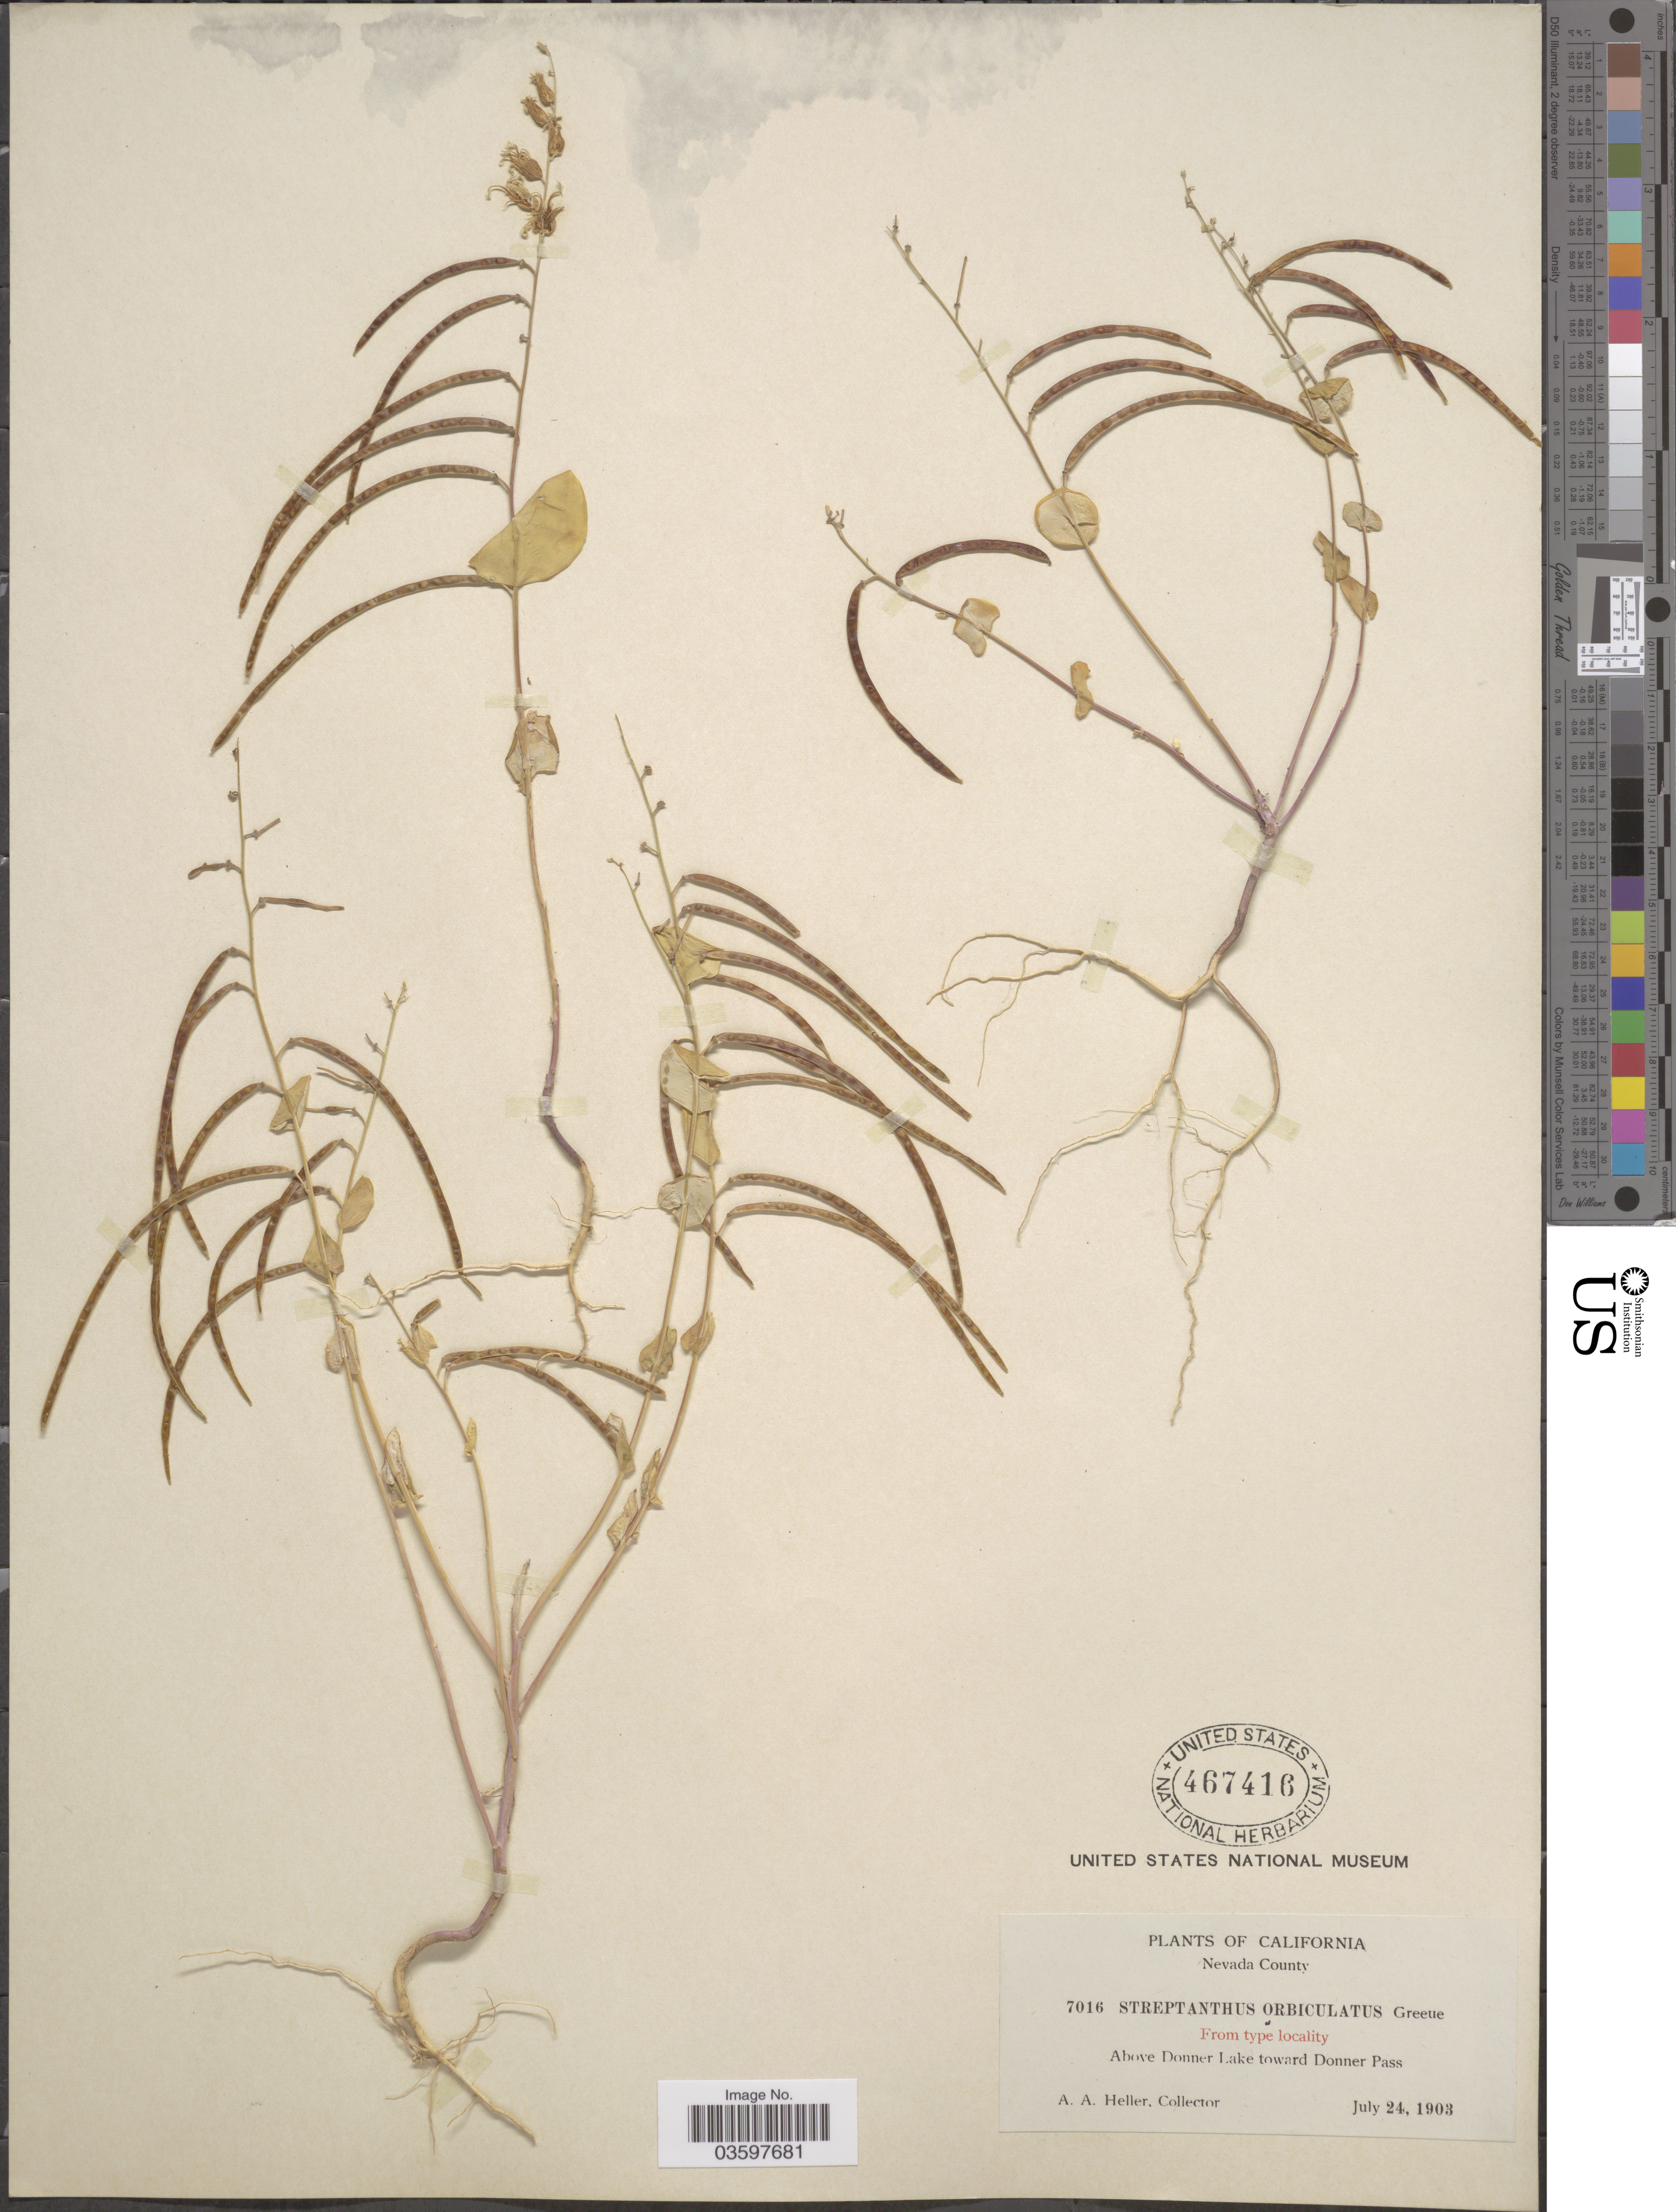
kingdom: Plantae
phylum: Tracheophyta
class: Magnoliopsida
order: Brassicales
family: Brassicaceae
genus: Streptanthus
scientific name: Streptanthus tortuosus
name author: Kellogg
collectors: A. A. Heller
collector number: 7016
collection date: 1903-07-24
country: United States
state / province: California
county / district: Nevada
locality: Nevada County. From type locality. Above Donner Lake toward Donner Pass.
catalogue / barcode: US 467416